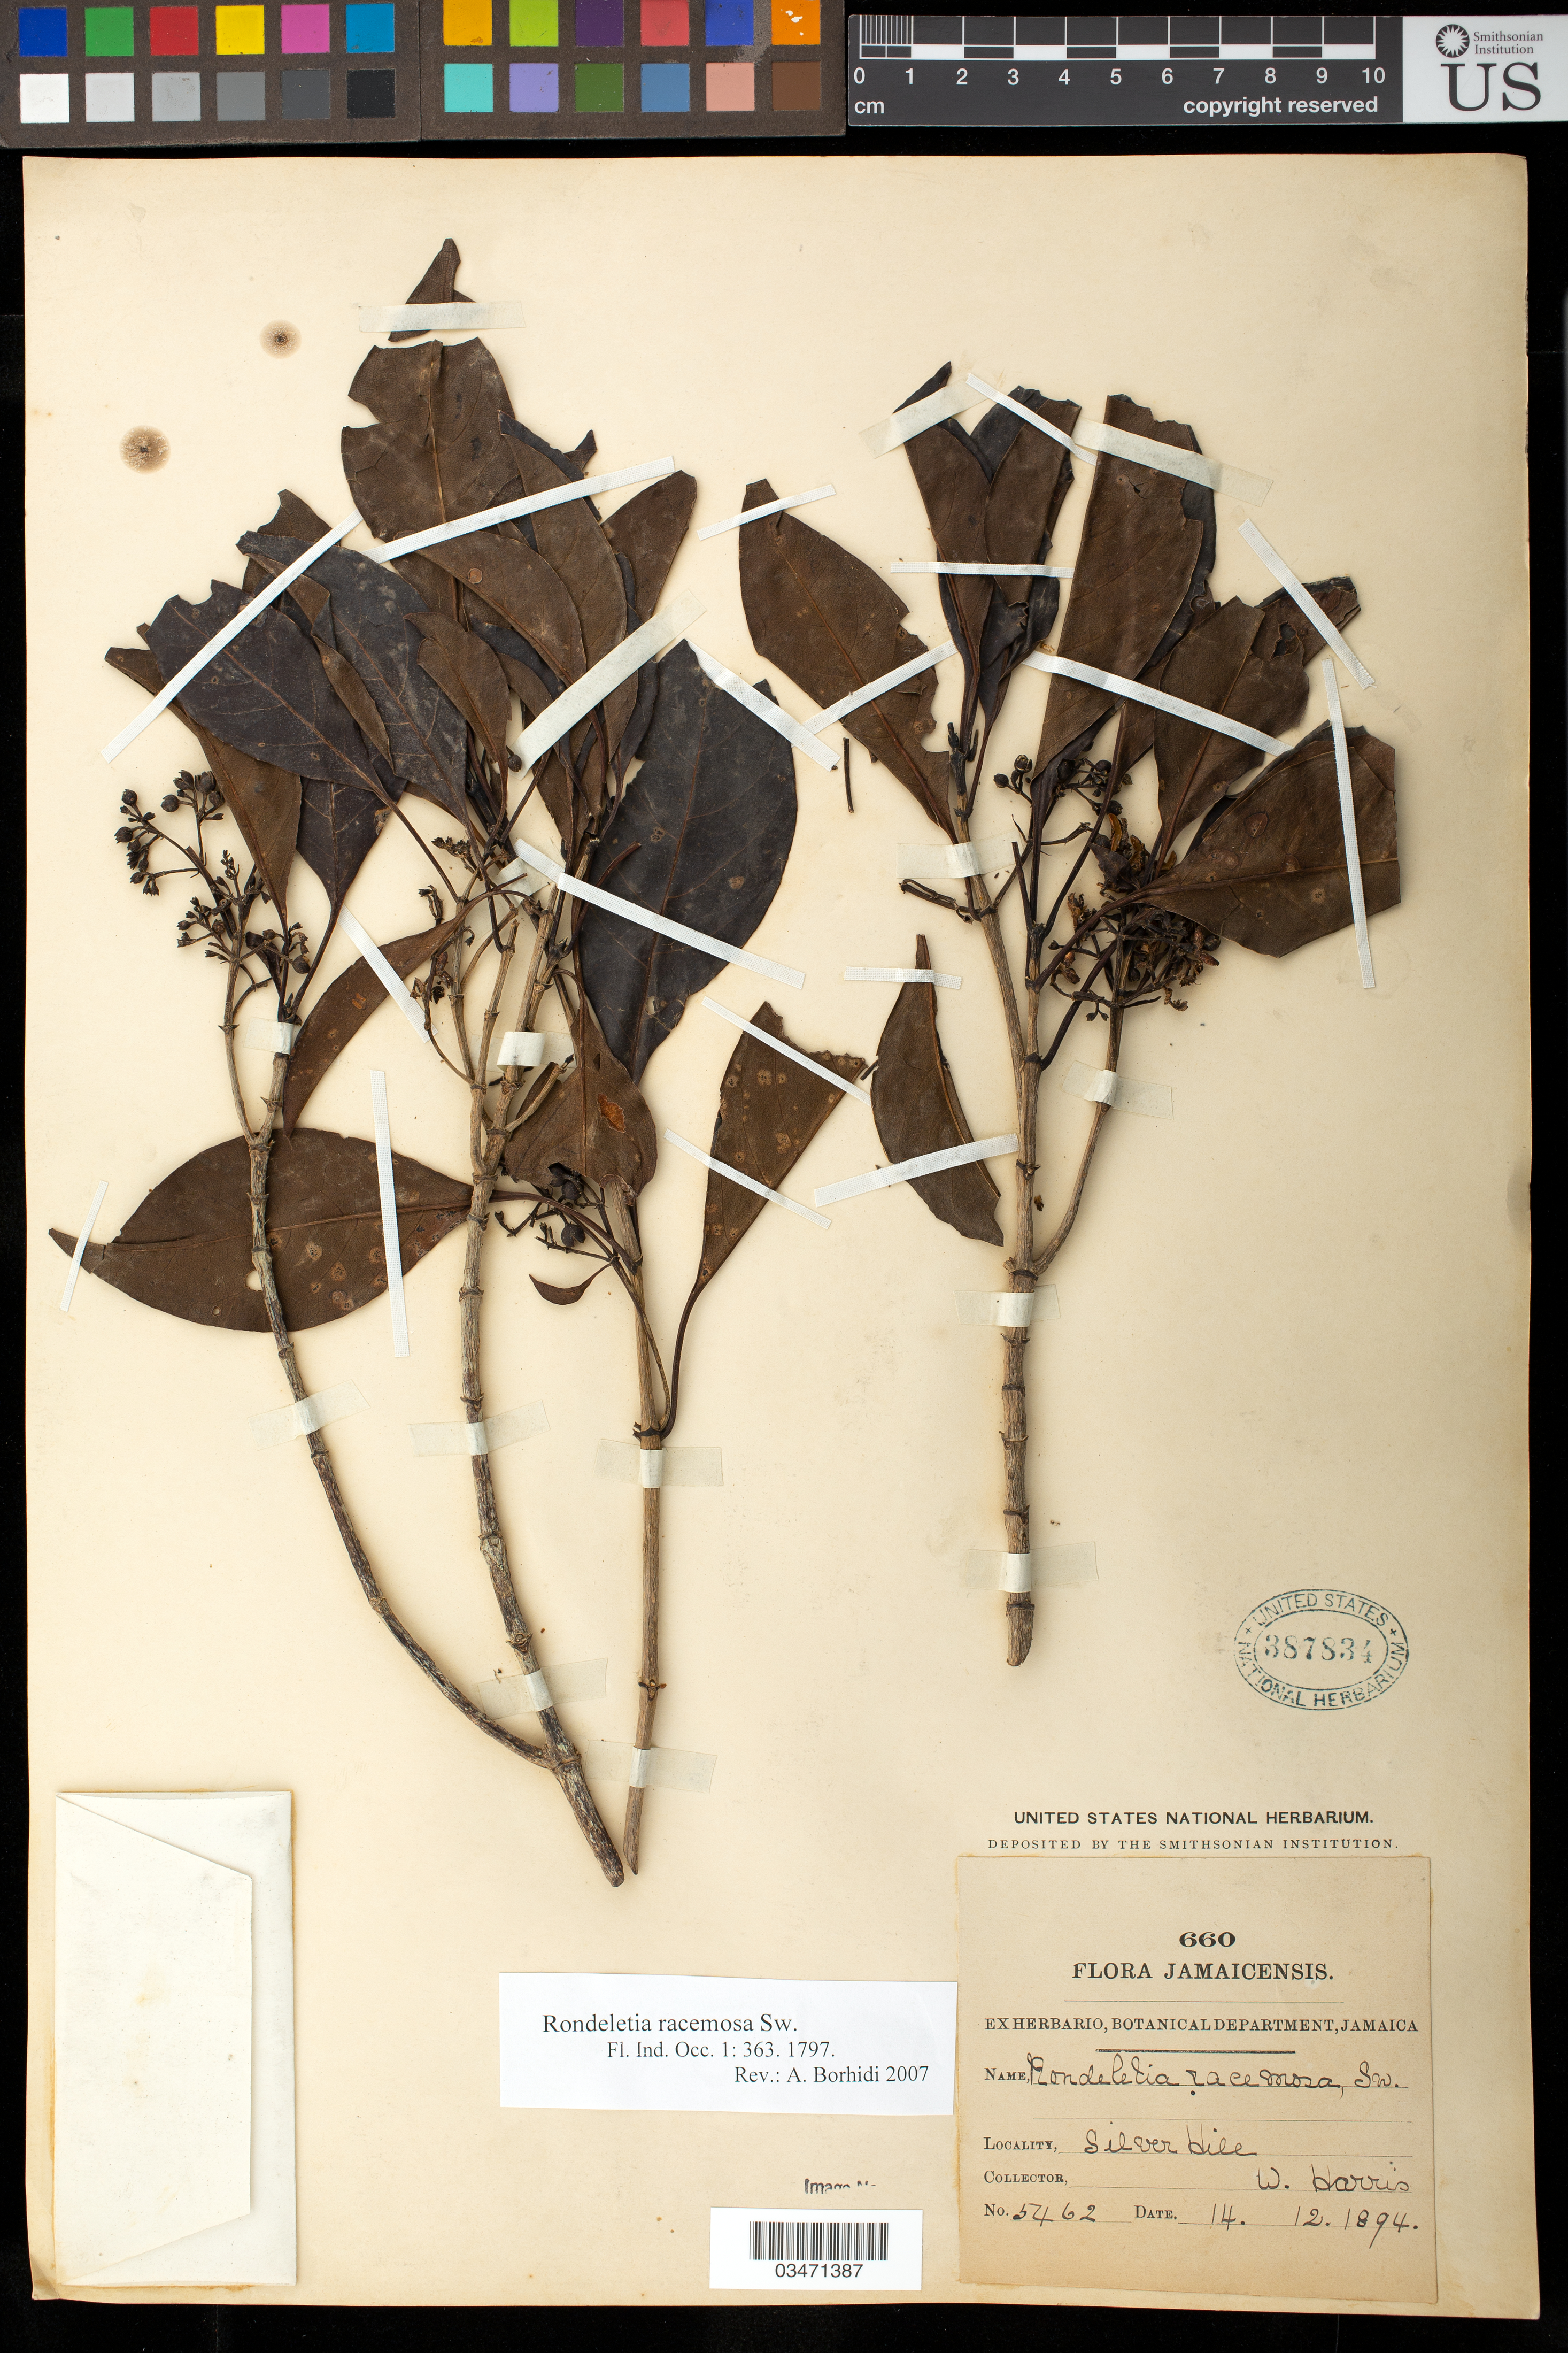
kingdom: Plantae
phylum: Tracheophyta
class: Magnoliopsida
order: Gentianales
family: Rubiaceae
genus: Rondeletia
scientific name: Rondeletia racemosa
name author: Sw.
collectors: W. H. Harris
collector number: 5462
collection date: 1894-12-14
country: Jamaica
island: Jamaica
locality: Silver Hill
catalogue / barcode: US 387834